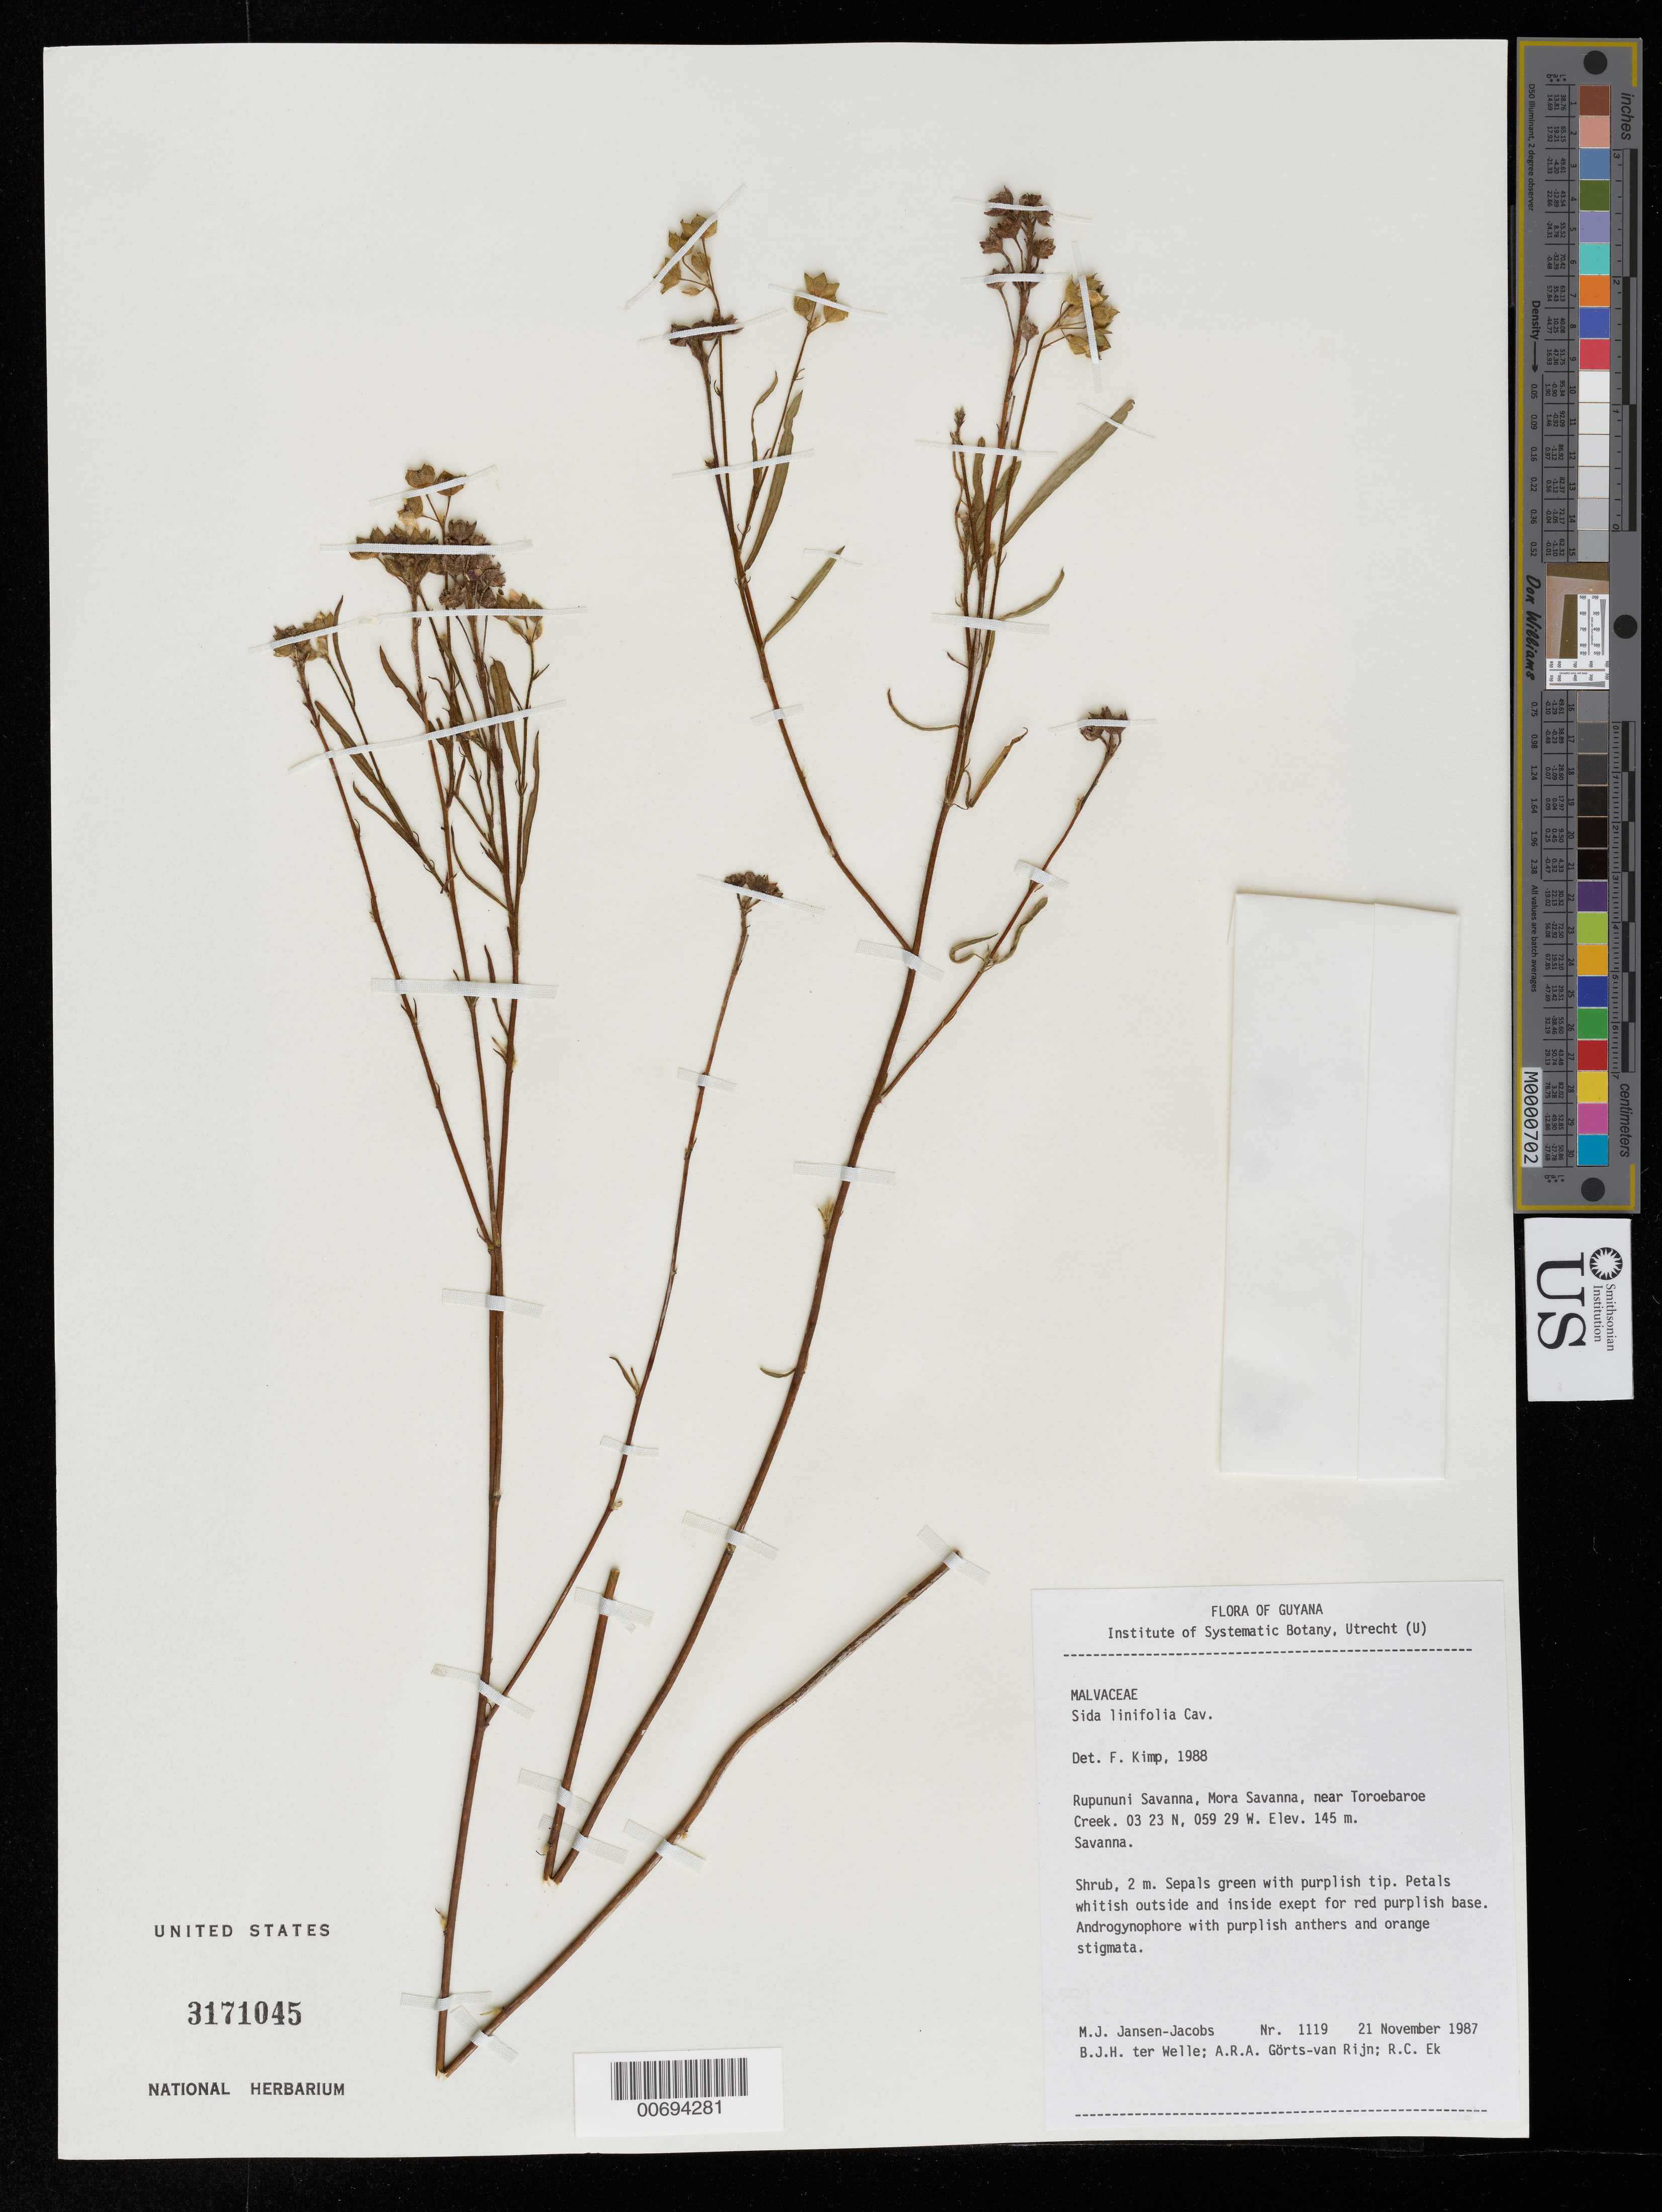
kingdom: Plantae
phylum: Tracheophyta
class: Magnoliopsida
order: Malvales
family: Malvaceae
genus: Sida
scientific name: Sida linifolia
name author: Cav.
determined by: Kimp, F. M. G. J.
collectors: M. J. Jansen-Jacobs, B. Welle, A. .R. A. Görts-van Rijn & R. C. Ek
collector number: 1119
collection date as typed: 21-Nov-87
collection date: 1987-11-21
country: Guyana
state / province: U. Takutu-U. Essequibo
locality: Rupununi Savanna, Mora Savanna, near Toroebaroe Creek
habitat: Savanna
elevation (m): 145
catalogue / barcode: US 3171045